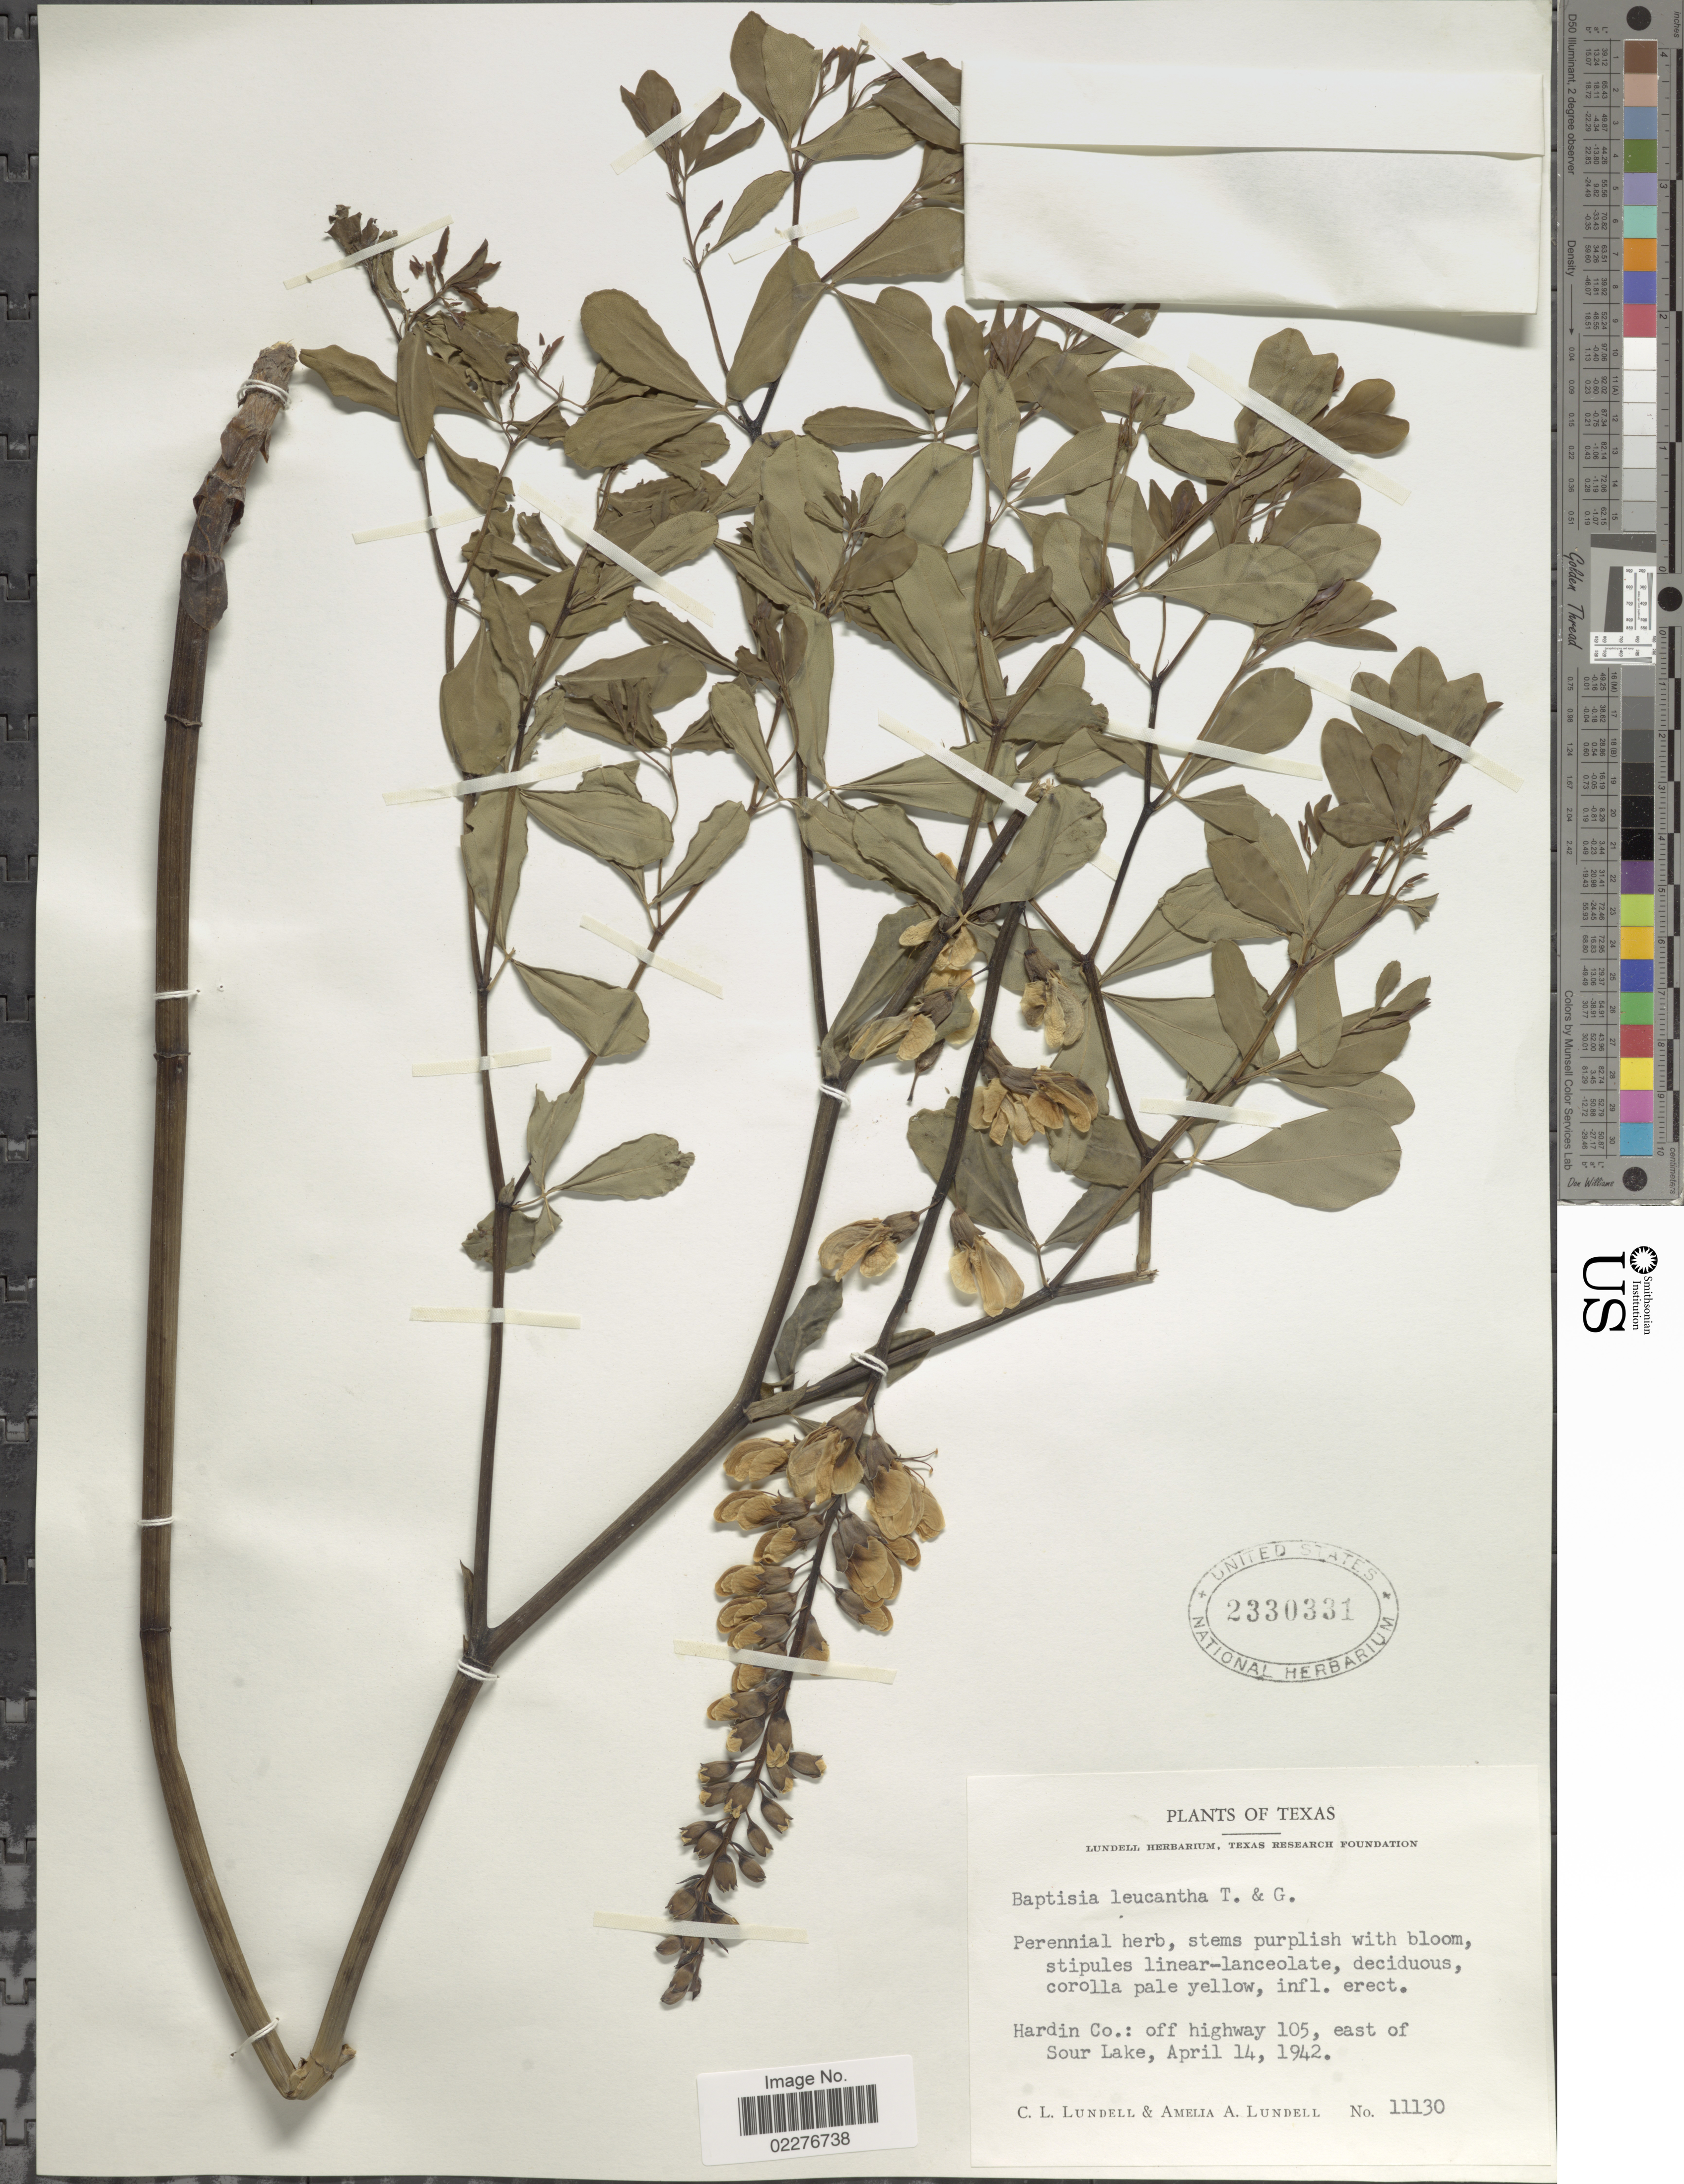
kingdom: Plantae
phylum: Tracheophyta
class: Magnoliopsida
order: Fabales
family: Fabaceae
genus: Baptisia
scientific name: Baptisia leucantha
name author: Torr. & A. Gray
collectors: C. L. Lundell & A. A. Lundell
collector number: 11130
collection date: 1942-04-14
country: United States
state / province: Texas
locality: Hardin Co: off highway 105, east of Sour Lake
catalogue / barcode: US 2330331